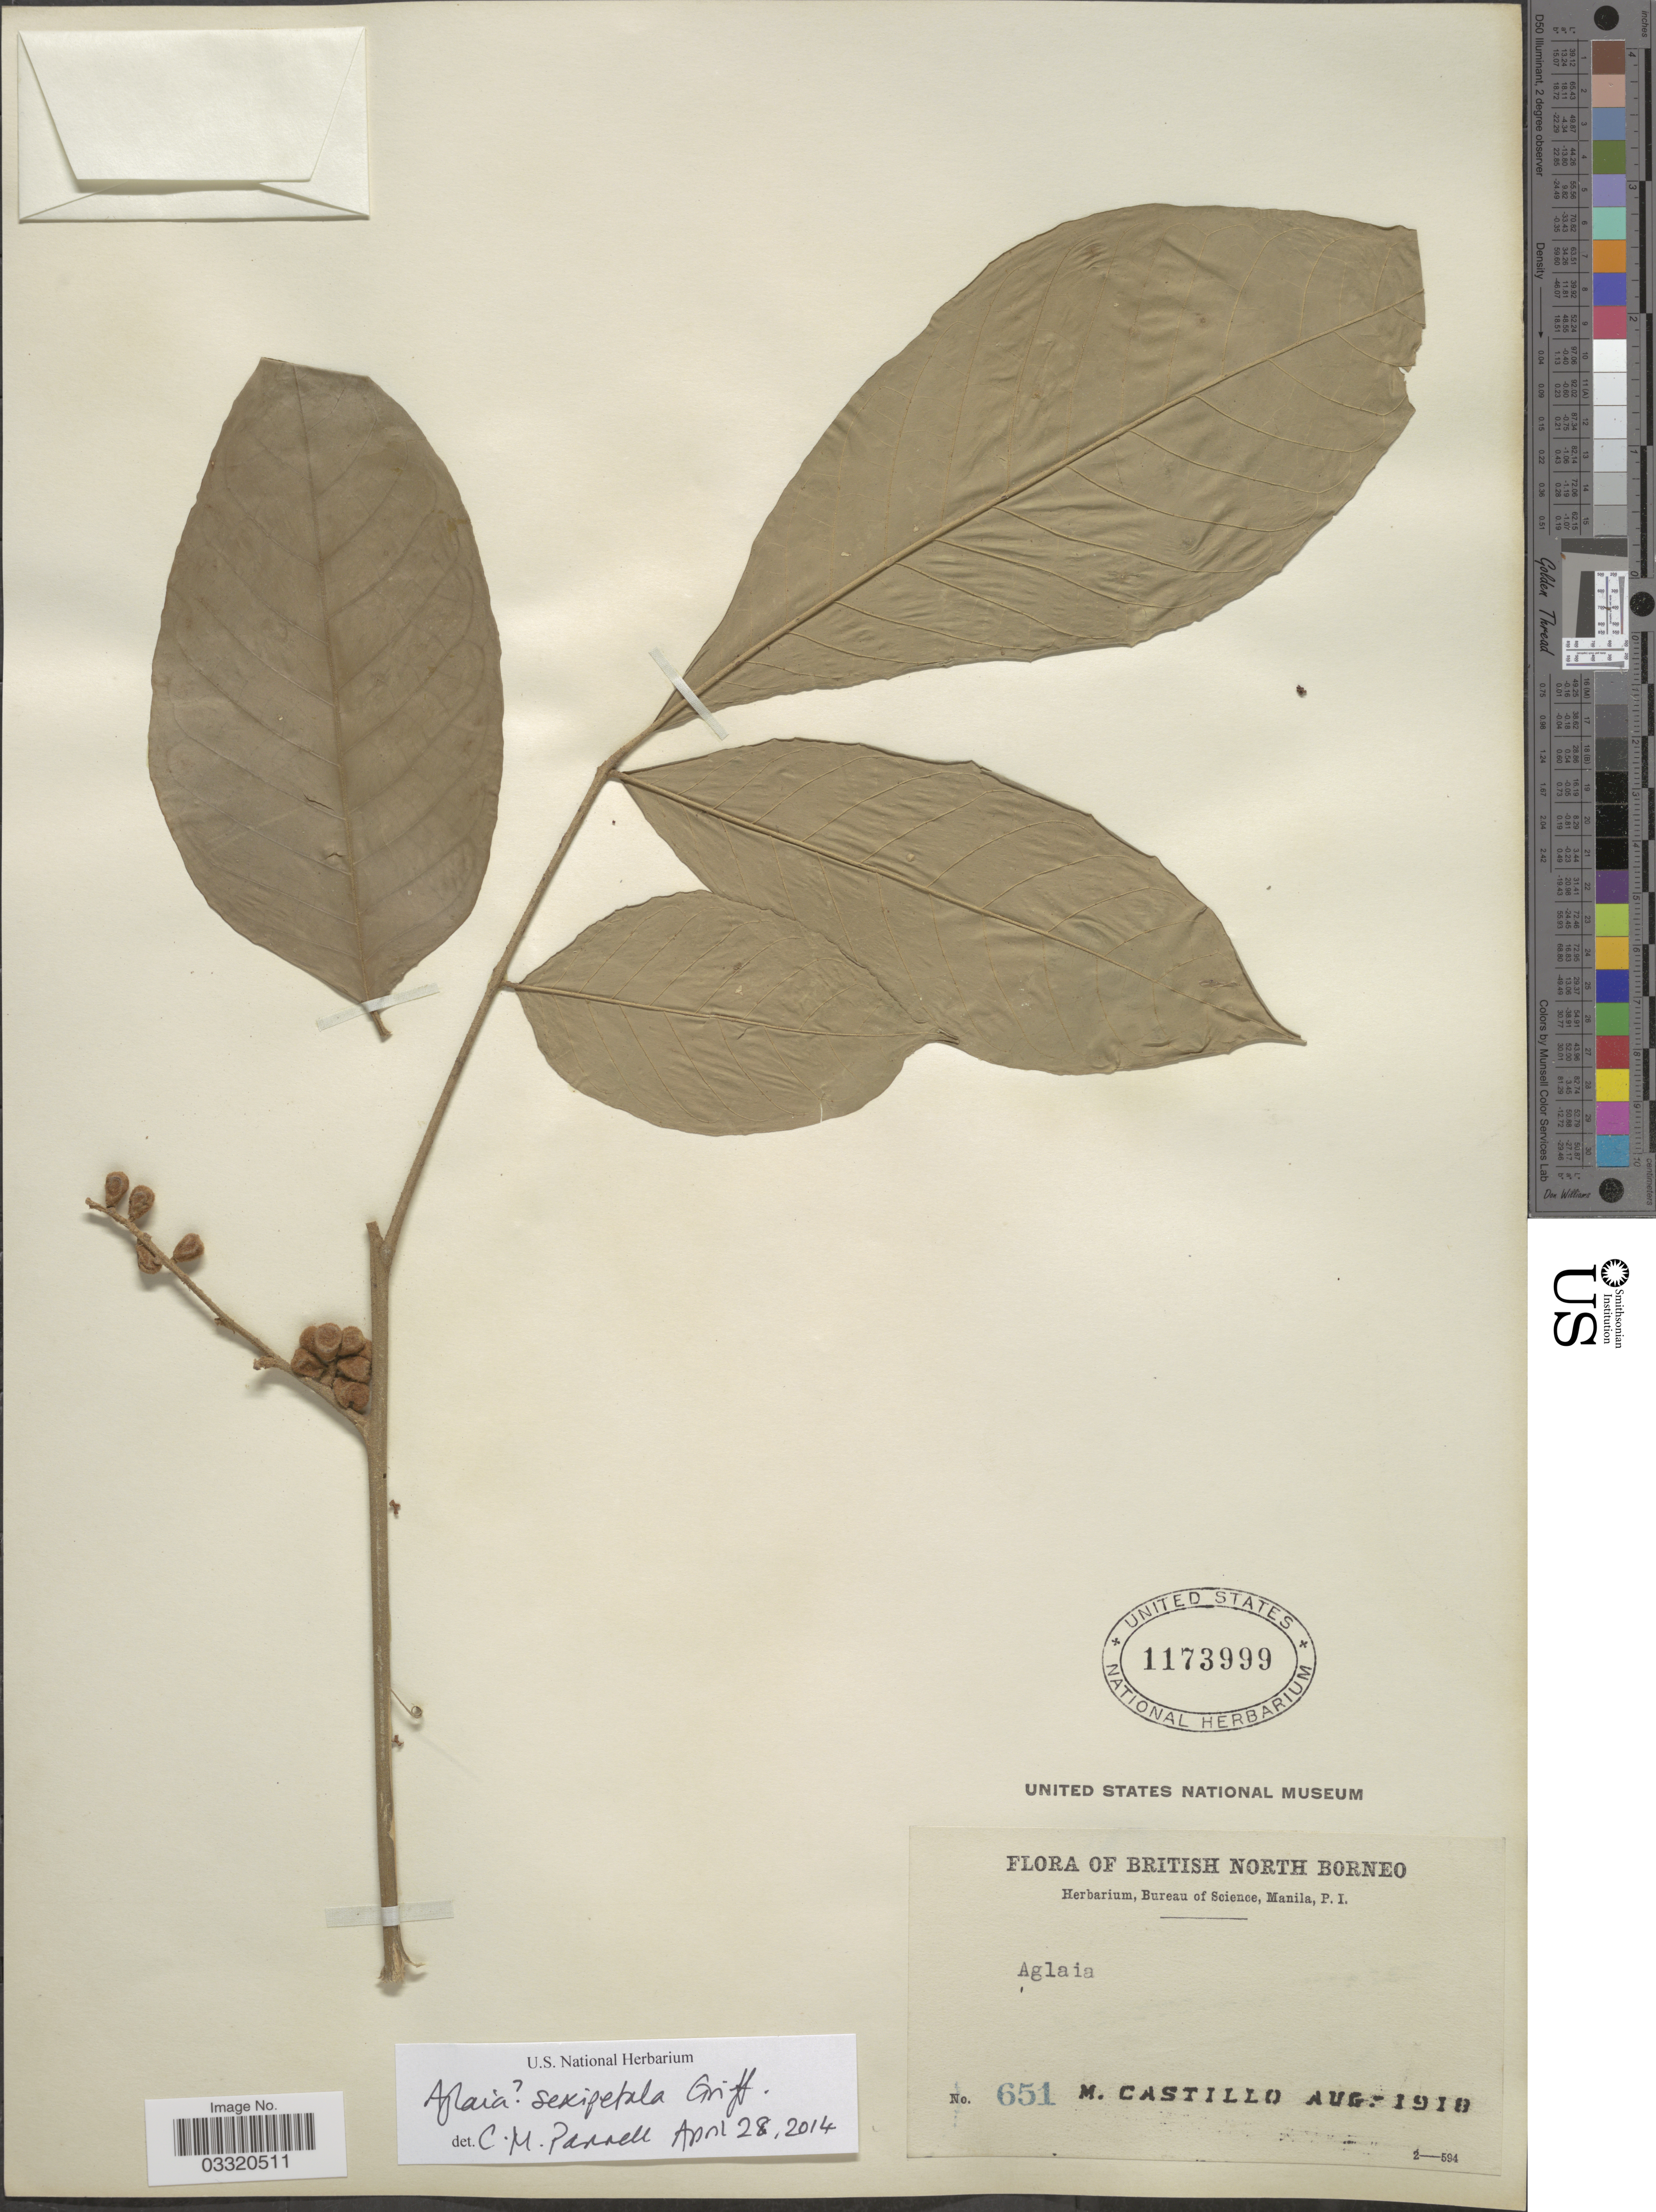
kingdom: Plantae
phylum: Tracheophyta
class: Magnoliopsida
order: Sapindales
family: Meliaceae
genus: Aglaia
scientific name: Aglaia sexipetala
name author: Griff.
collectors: M. Castillo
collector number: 651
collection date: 1918-08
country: Malaysia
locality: British North Borneo.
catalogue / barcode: US 1173999